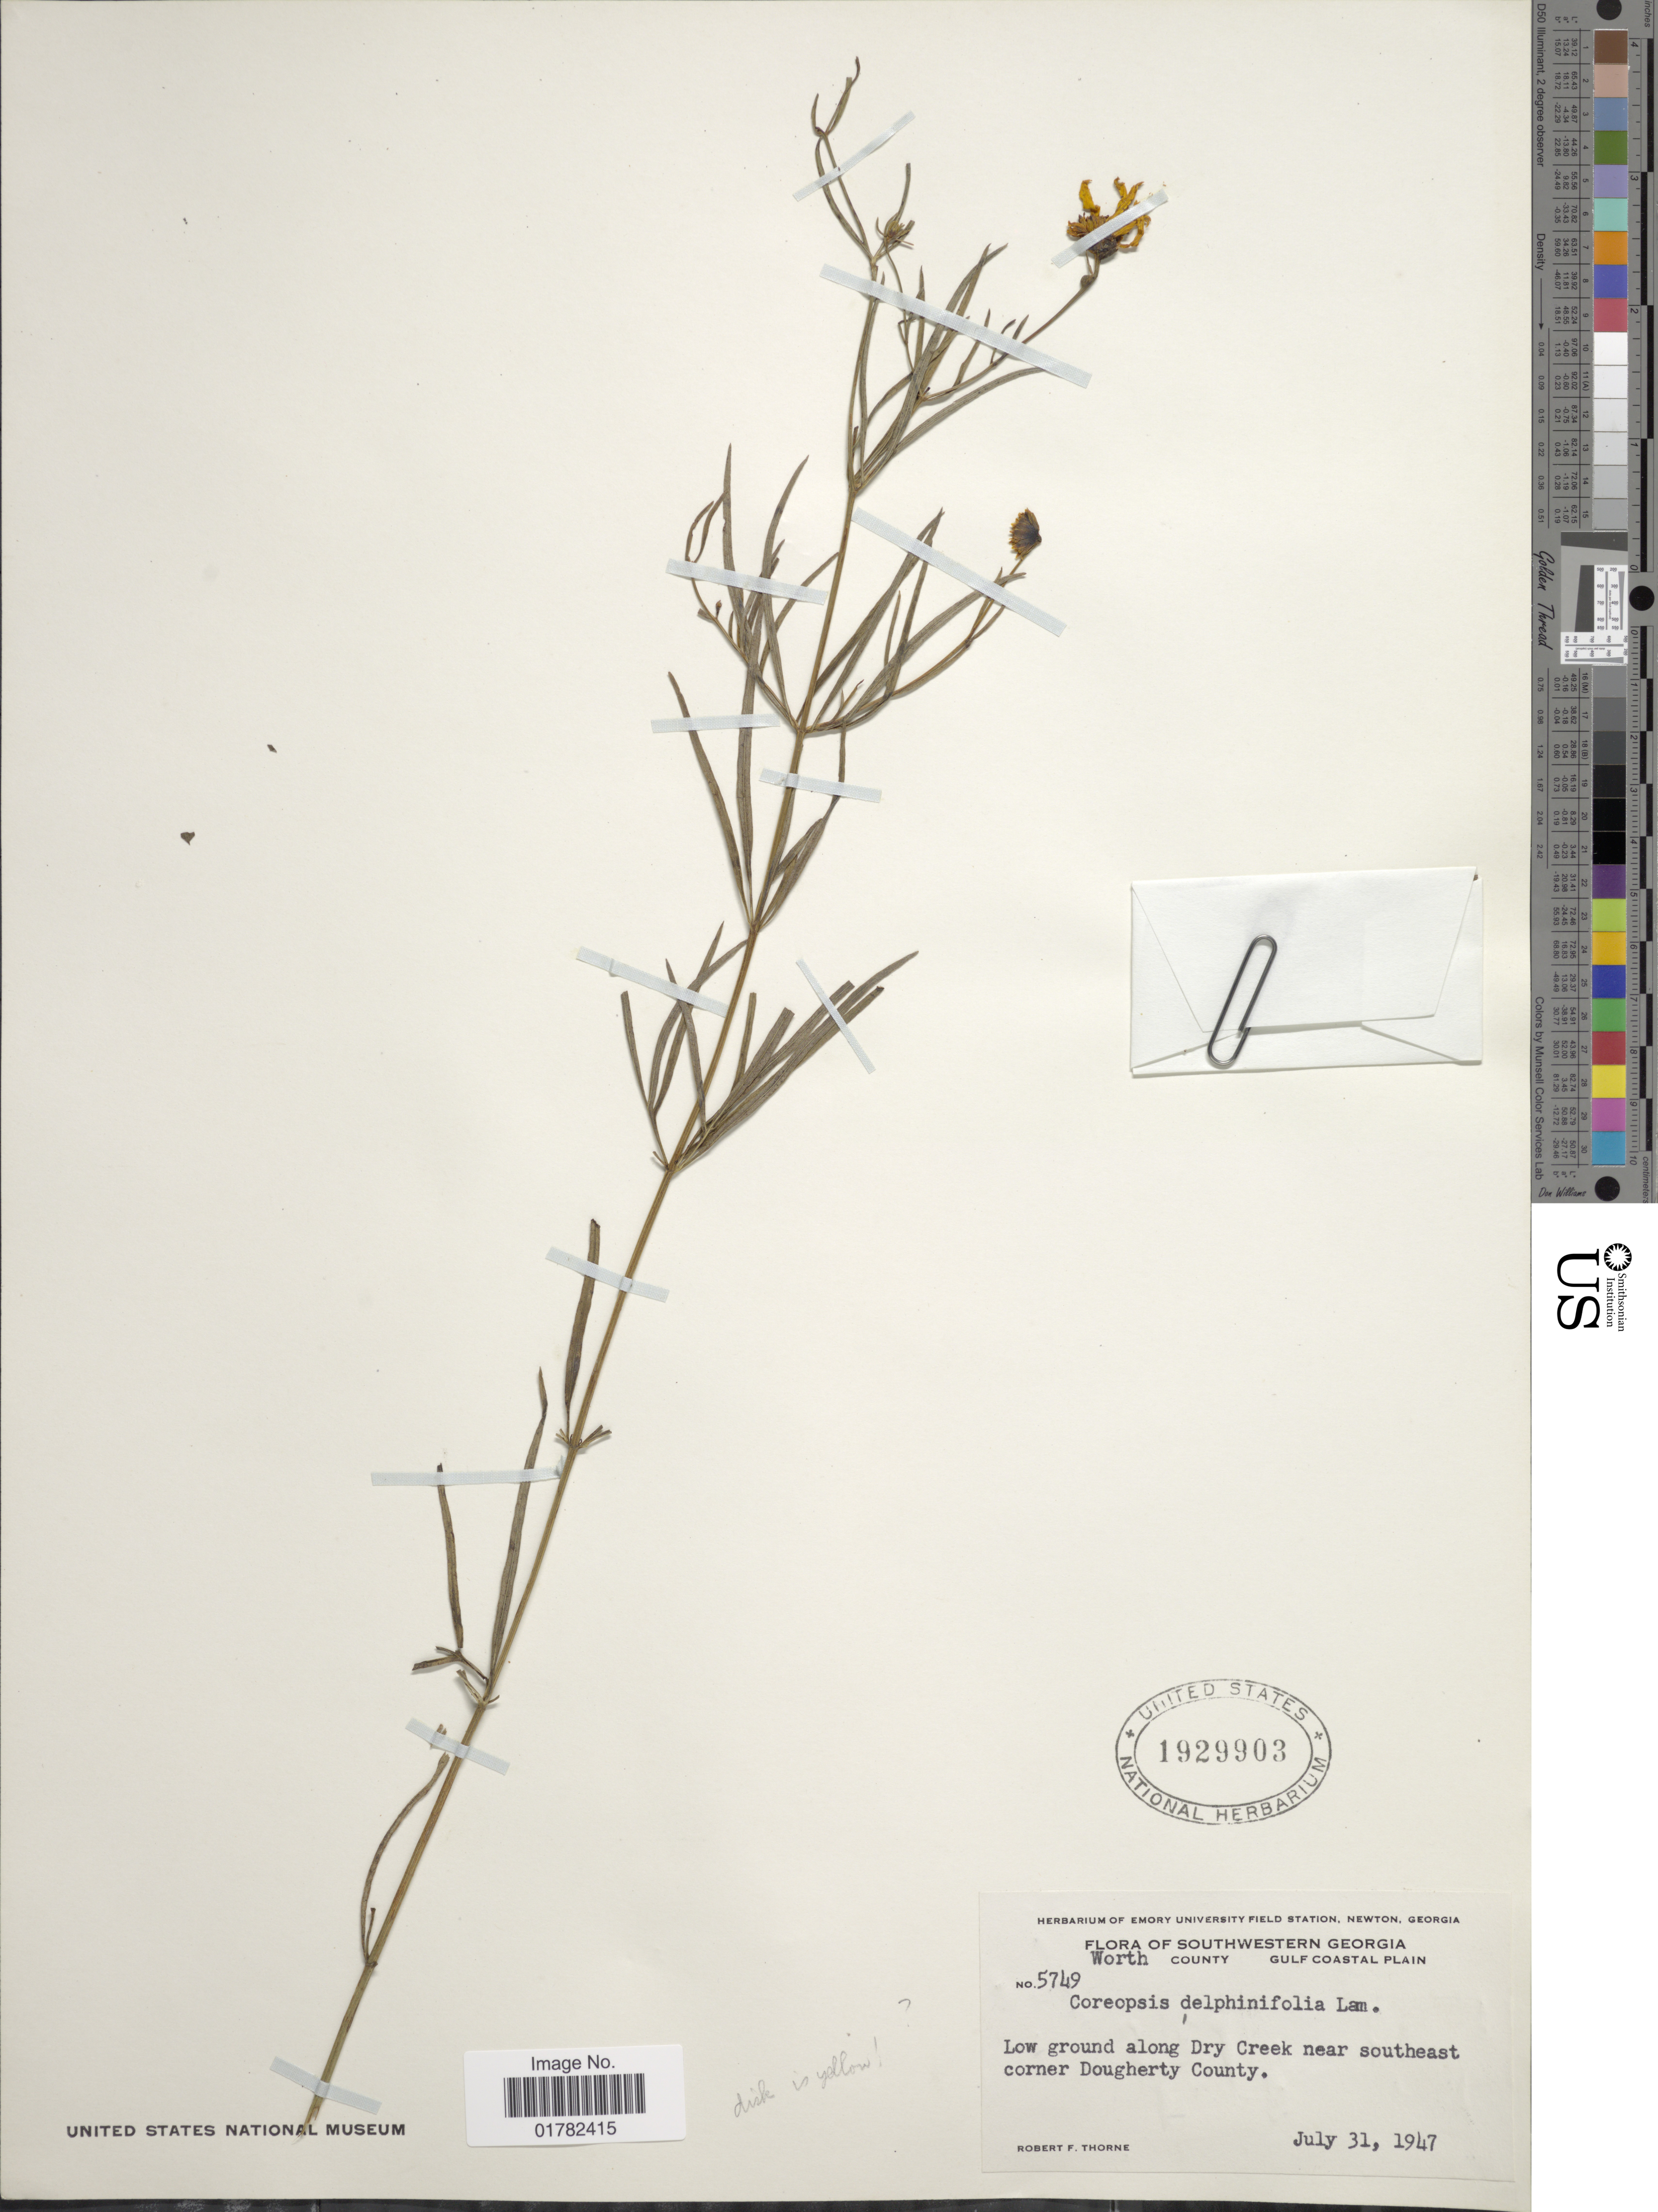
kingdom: Plantae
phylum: Tracheophyta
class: Magnoliopsida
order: Asterales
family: Asteraceae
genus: Coreopsis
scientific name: Coreopsis delphinifolia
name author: Lam.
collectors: R. F. Thorne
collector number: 5749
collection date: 1947-07-31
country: United States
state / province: Georgia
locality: Southwestern Georgia, Worth County, Gulf Coastal Plain, low ground along Dry Creek, near southeast corner Dougherty County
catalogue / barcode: US 1929903